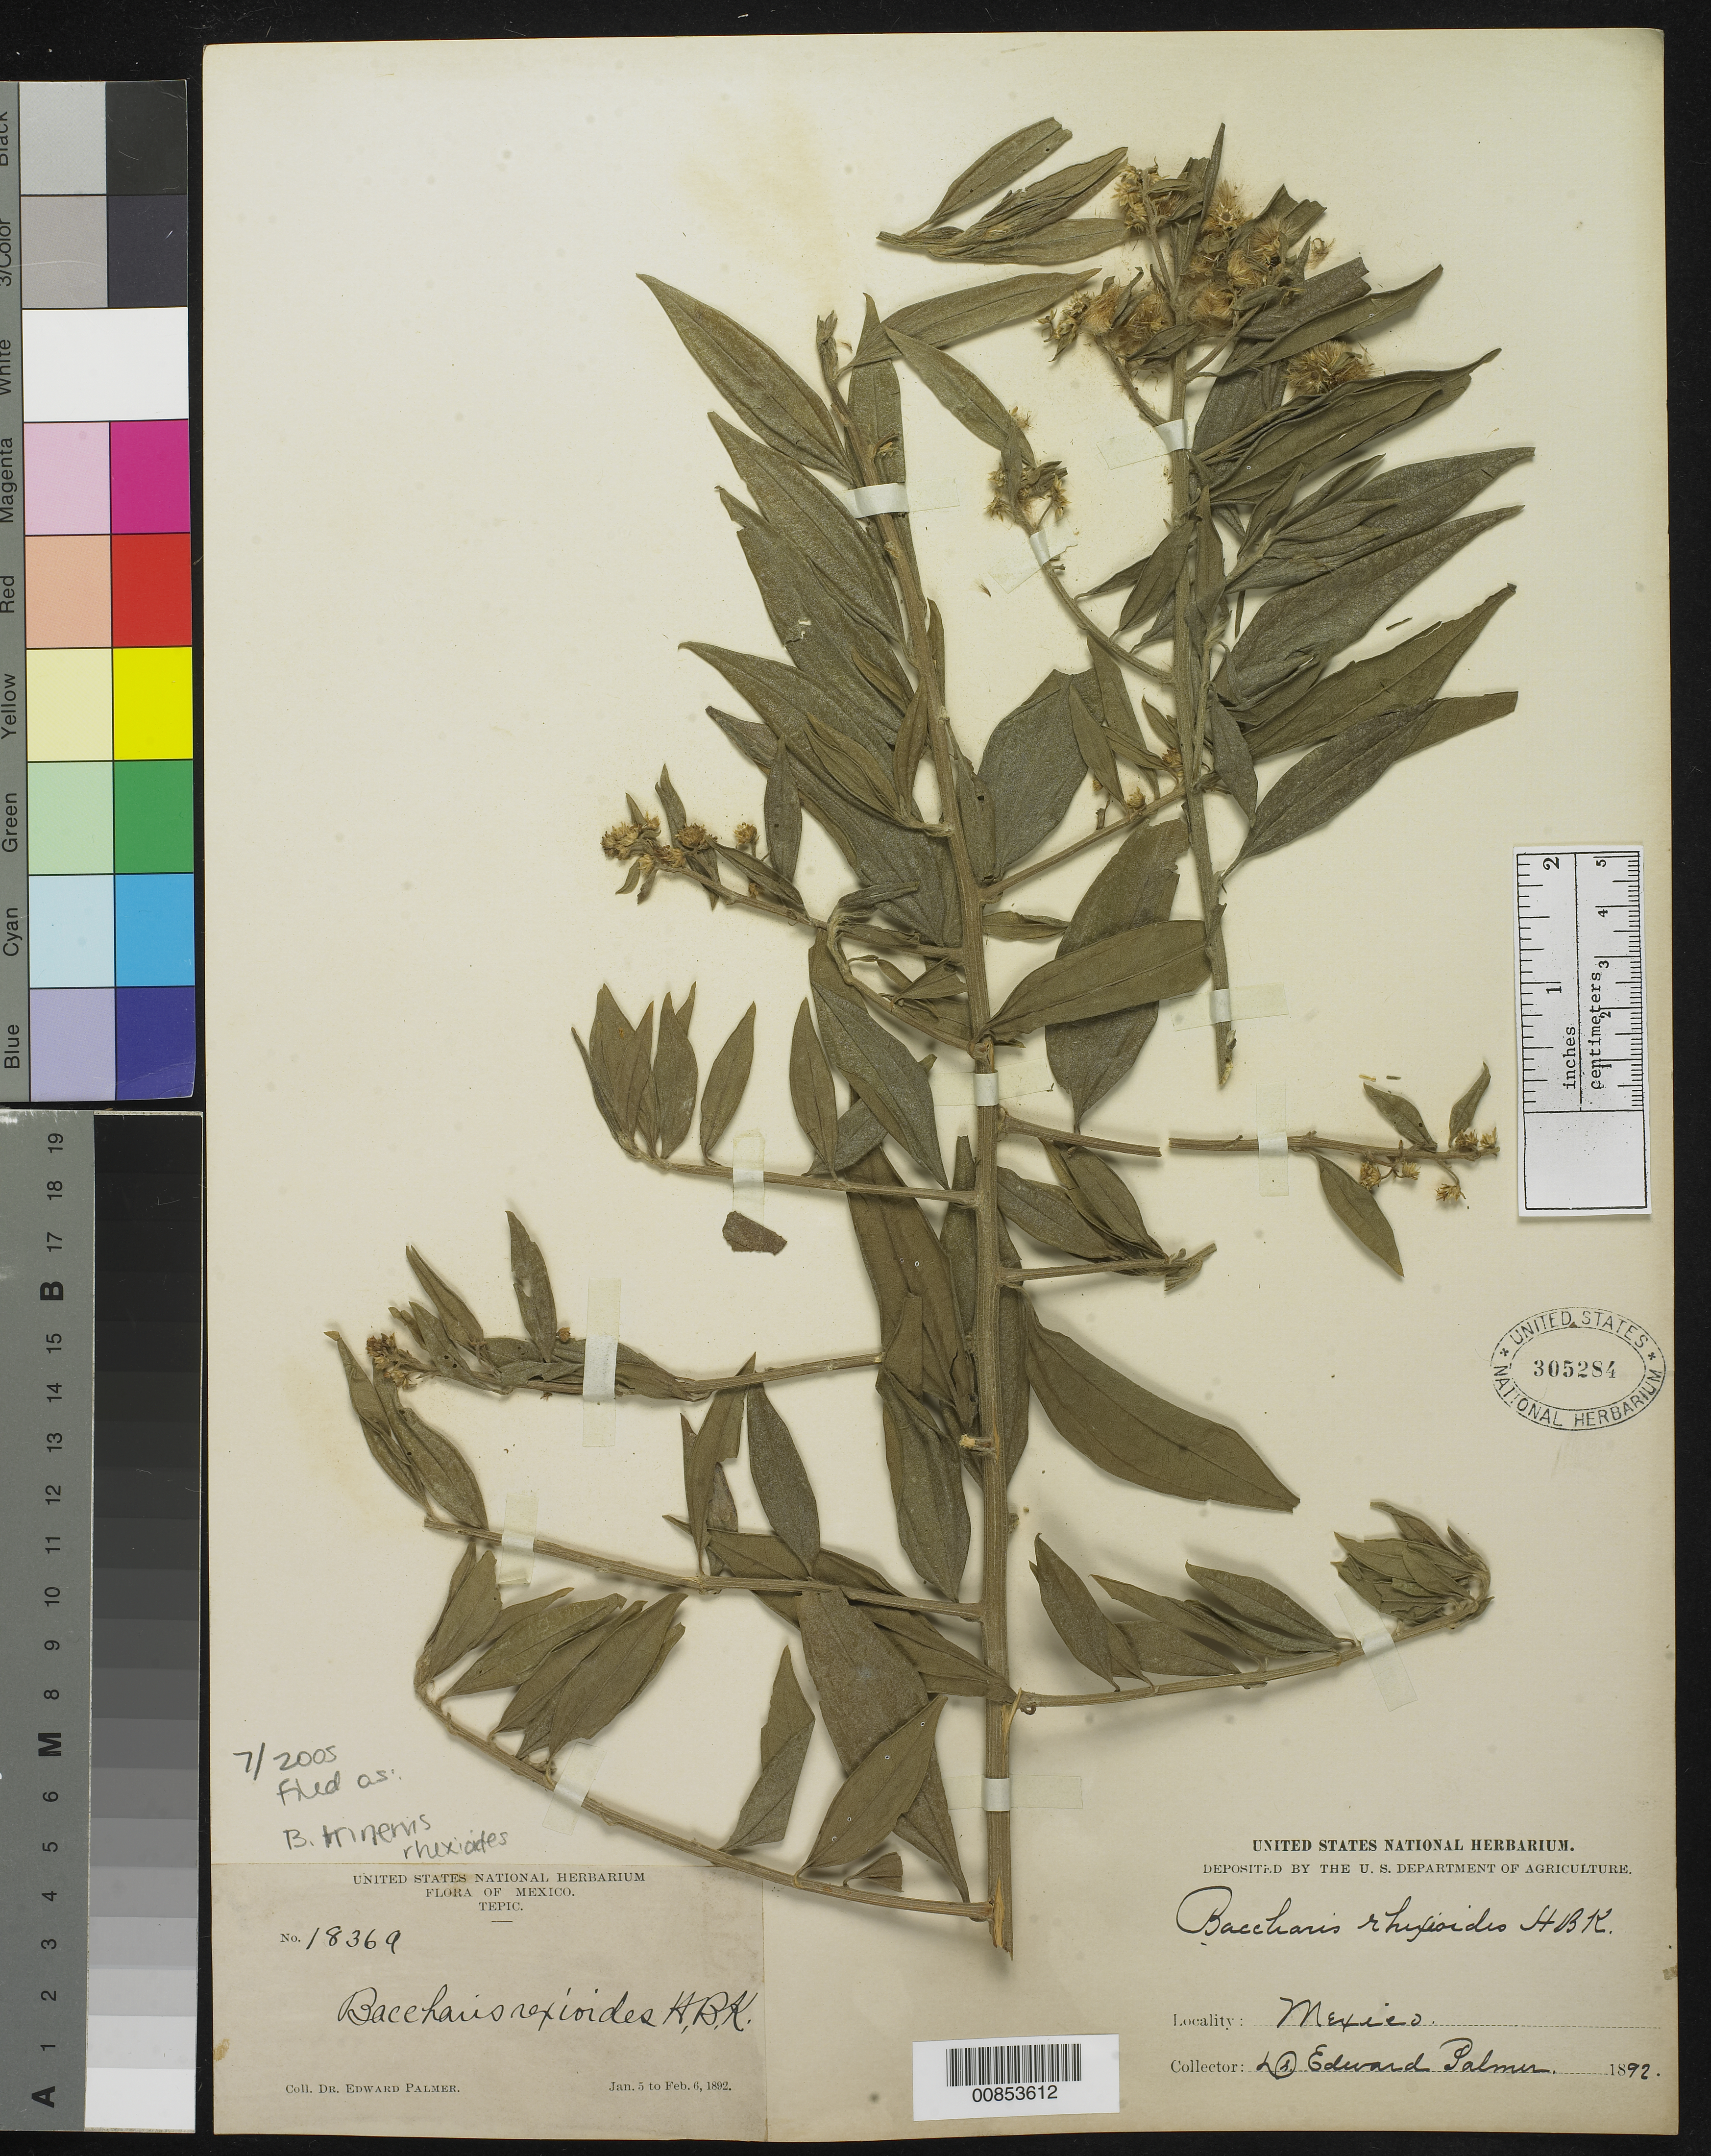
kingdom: Plantae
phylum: Tracheophyta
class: Magnoliopsida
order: Asterales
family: Asteraceae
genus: Baccharis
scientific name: Baccharis trinervis var. rhexioides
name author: (Kunth) Baker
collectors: E. Palmer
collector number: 1836a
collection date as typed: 05 Jan 1892 to 06 Feb 1892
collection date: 1892-01-05/1892-02-06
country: Mexico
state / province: Nayarit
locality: Tepic, Nayarit.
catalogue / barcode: US 305284